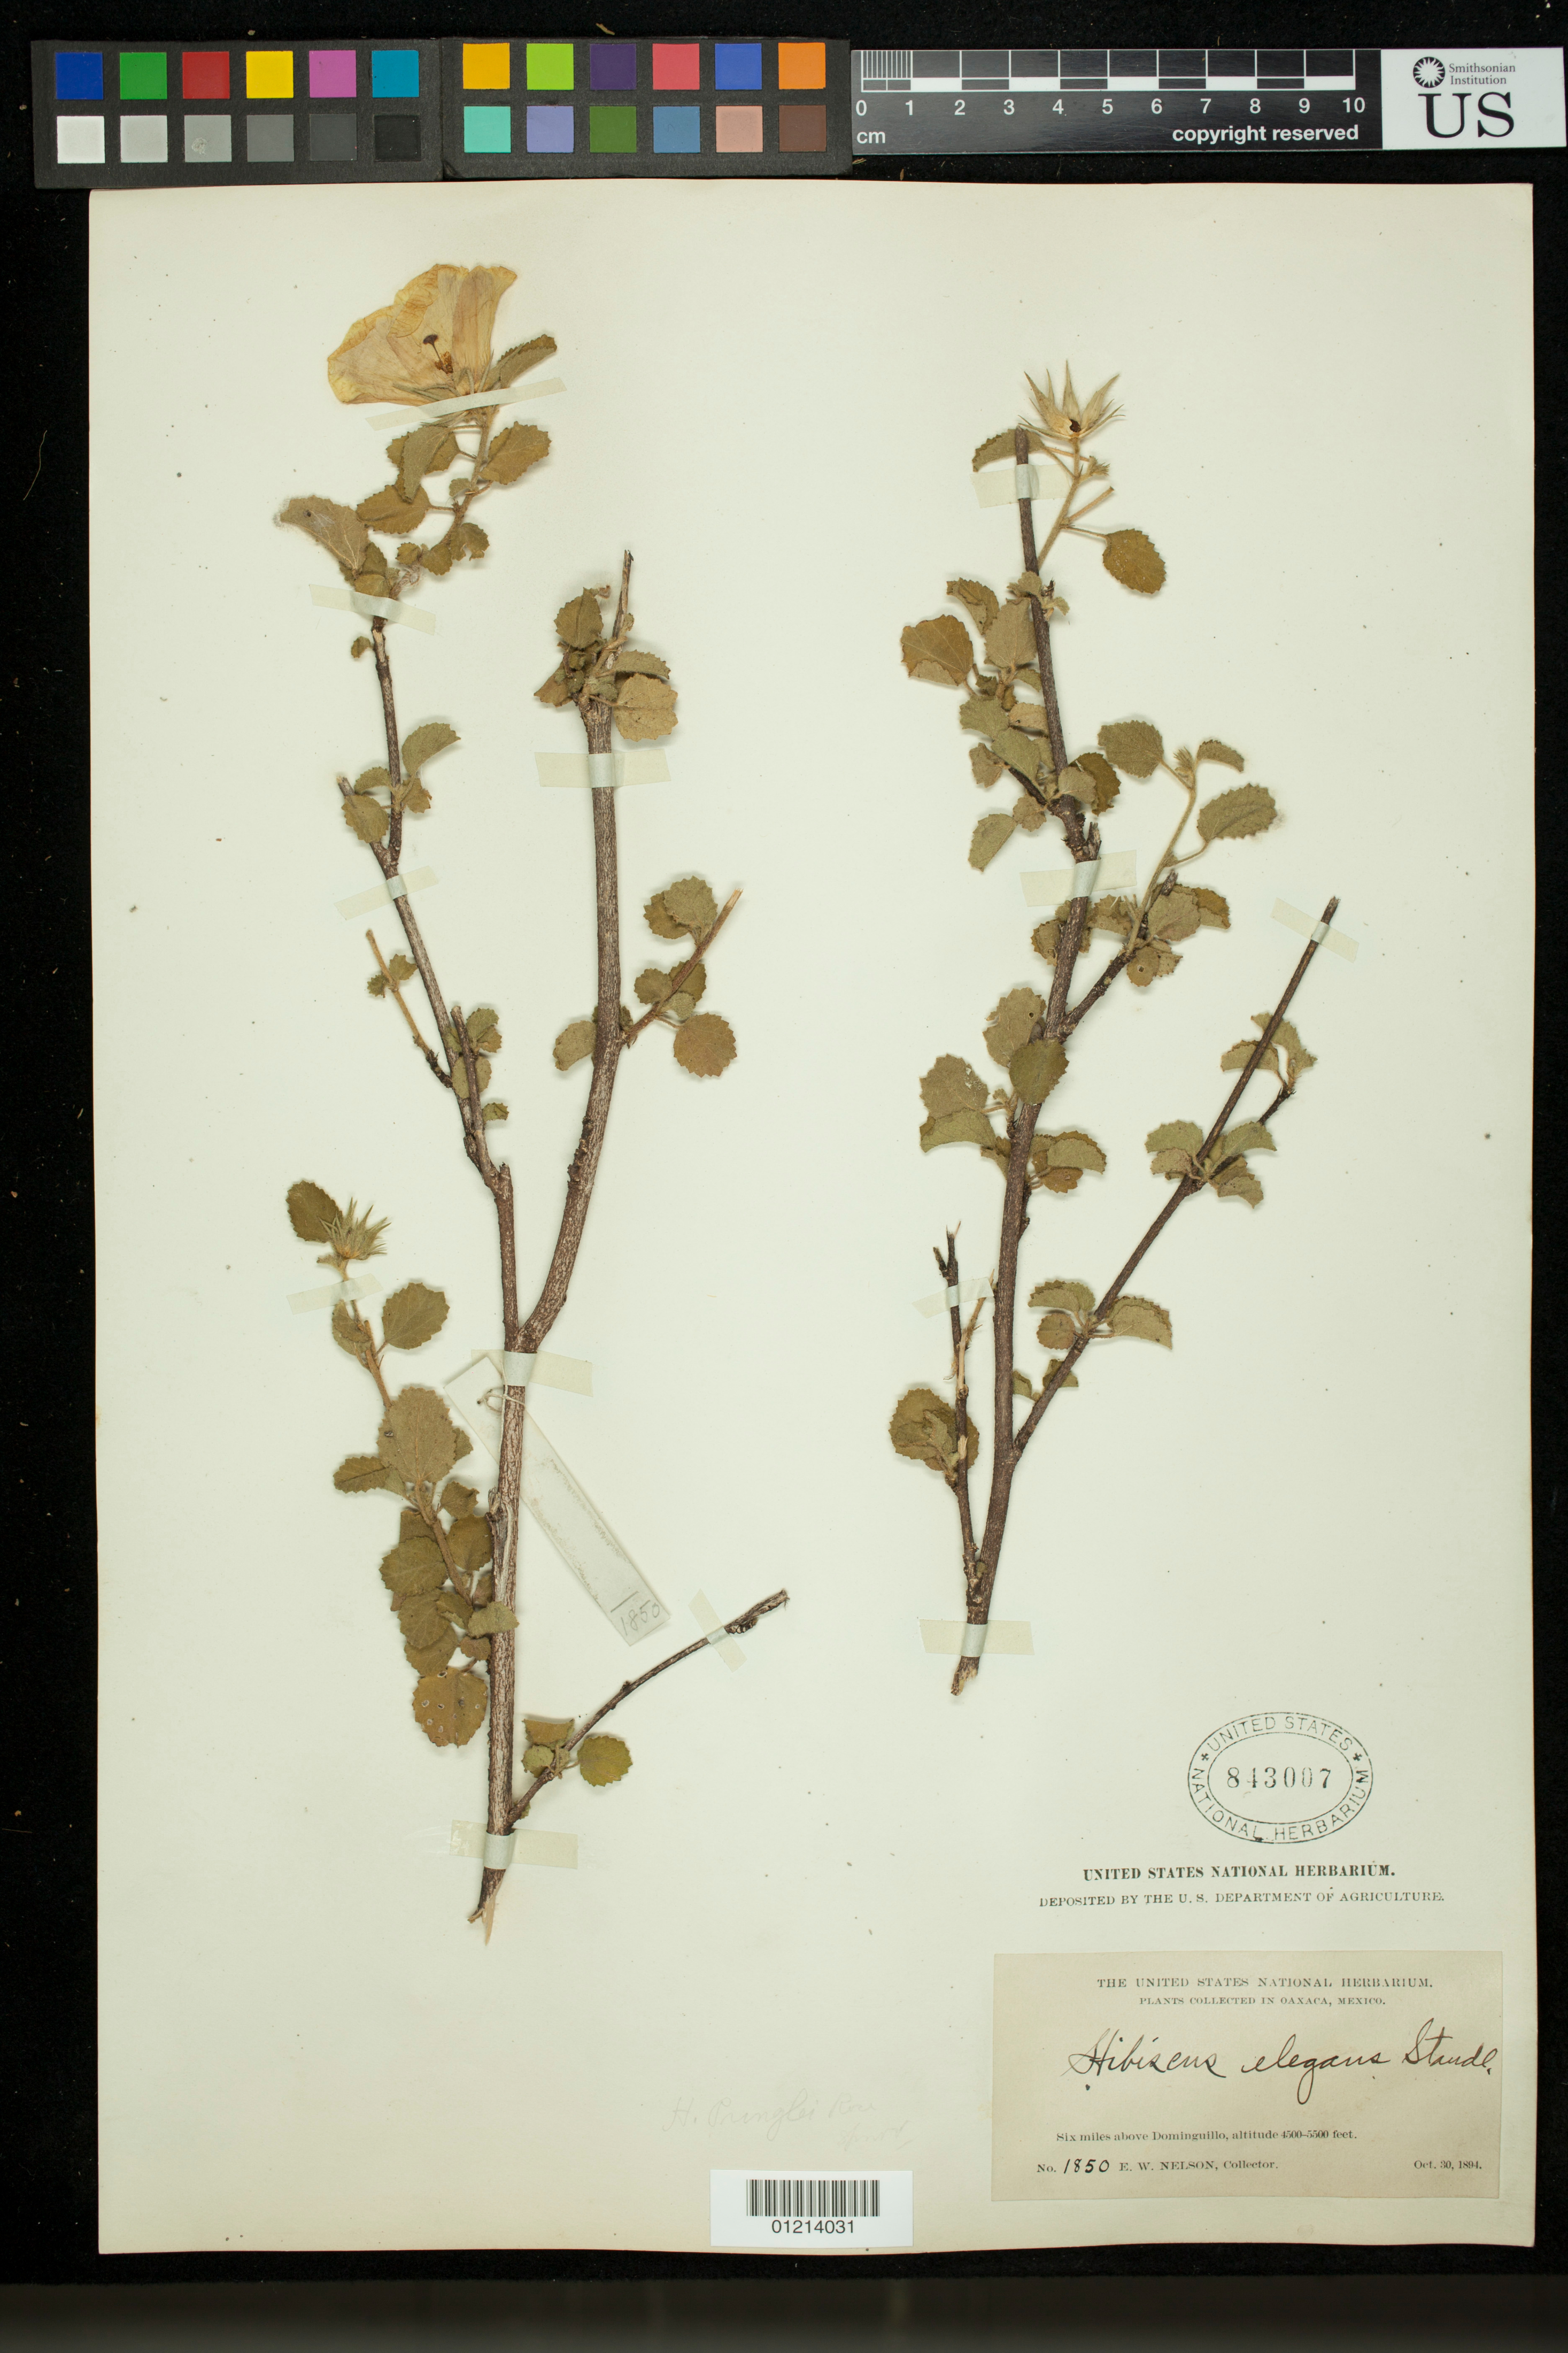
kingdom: Plantae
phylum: Tracheophyta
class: Magnoliopsida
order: Malvales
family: Malvaceae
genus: Hibiscus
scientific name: Hibiscus elegans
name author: Standl.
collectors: E. W. Nelson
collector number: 1850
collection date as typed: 30 Oct 1894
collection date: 1894-10-30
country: Mexico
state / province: Oaxaca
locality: Oaxaca: Six miles above Dominguillo.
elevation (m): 1372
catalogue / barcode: US 843007